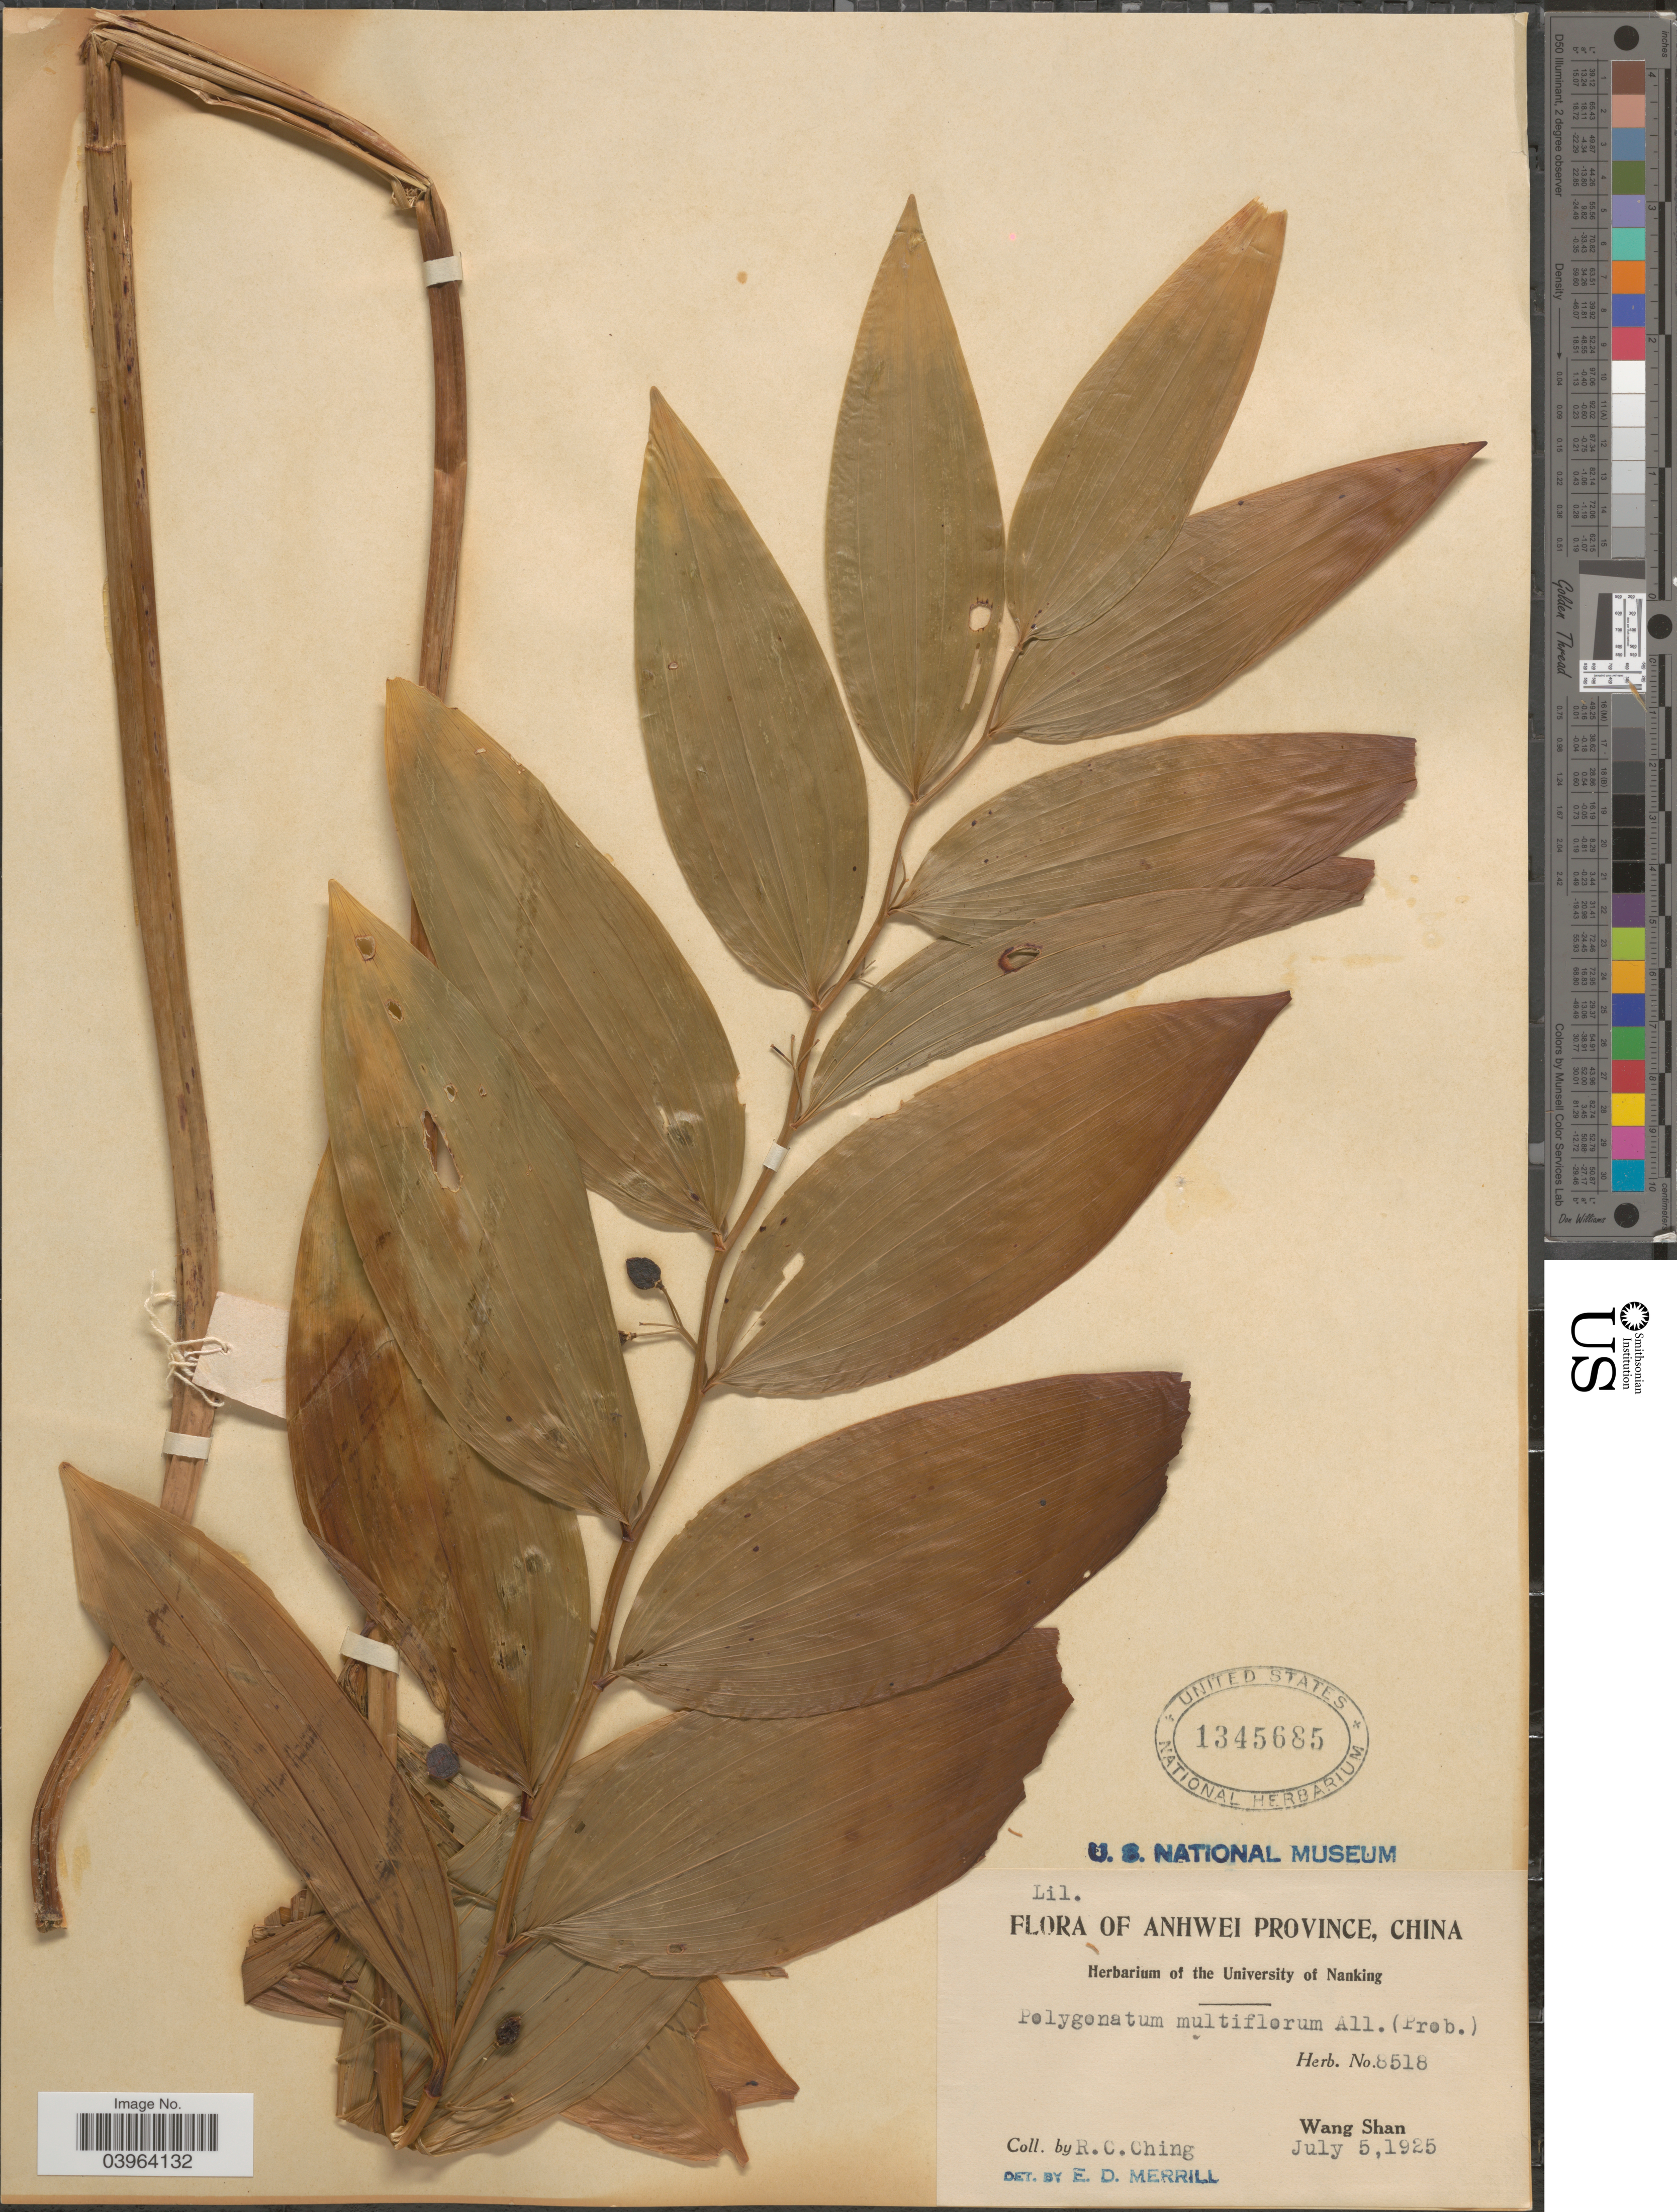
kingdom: Plantae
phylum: Tracheophyta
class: Liliopsida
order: Asparagales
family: Asparagaceae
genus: Polygonatum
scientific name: Polygonatum odoratum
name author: (Mill.) Druce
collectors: R. C. Ching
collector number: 8518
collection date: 1925-07-05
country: China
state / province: Anhui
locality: Anhwei Province. Wang Shan.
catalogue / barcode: US 1345685